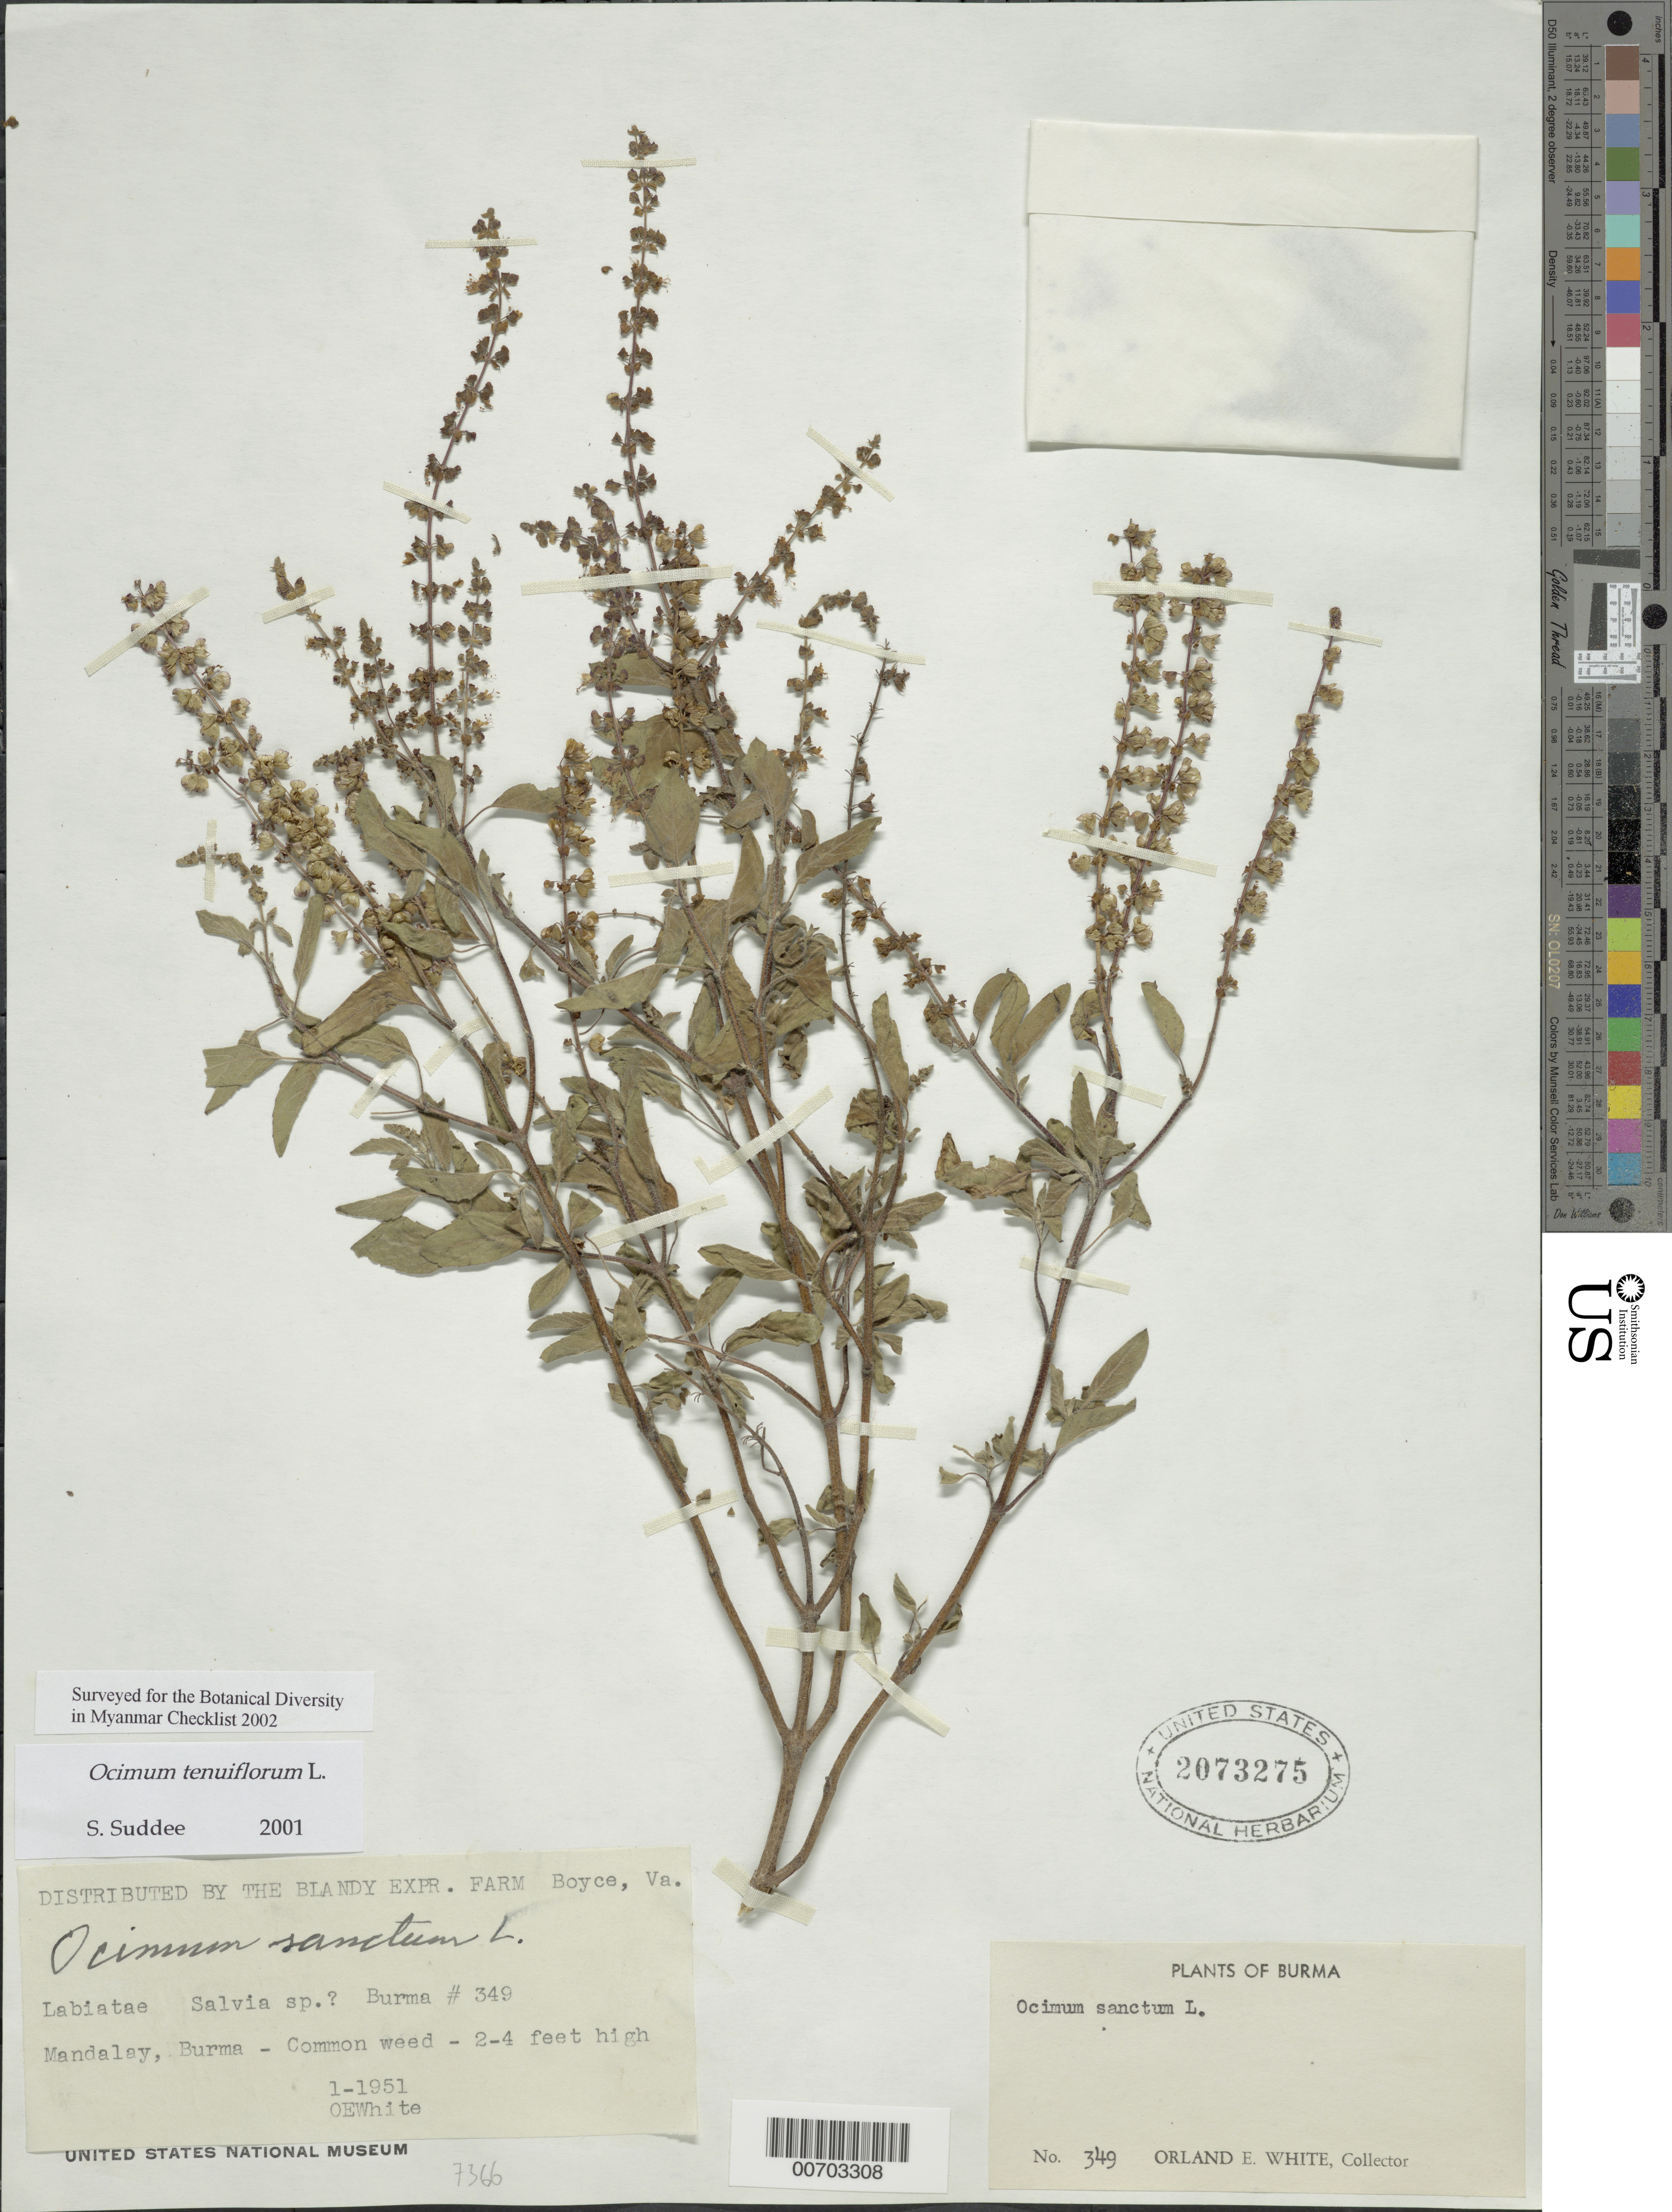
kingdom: Plantae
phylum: Tracheophyta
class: Magnoliopsida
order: Lamiales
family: Lamiaceae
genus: Ocimum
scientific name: Ocimum tenuiflorum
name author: L.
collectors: O. E. White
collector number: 349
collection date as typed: Jan 1951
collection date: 1951-01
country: Myanmar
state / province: Mandalay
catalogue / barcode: US 2073275